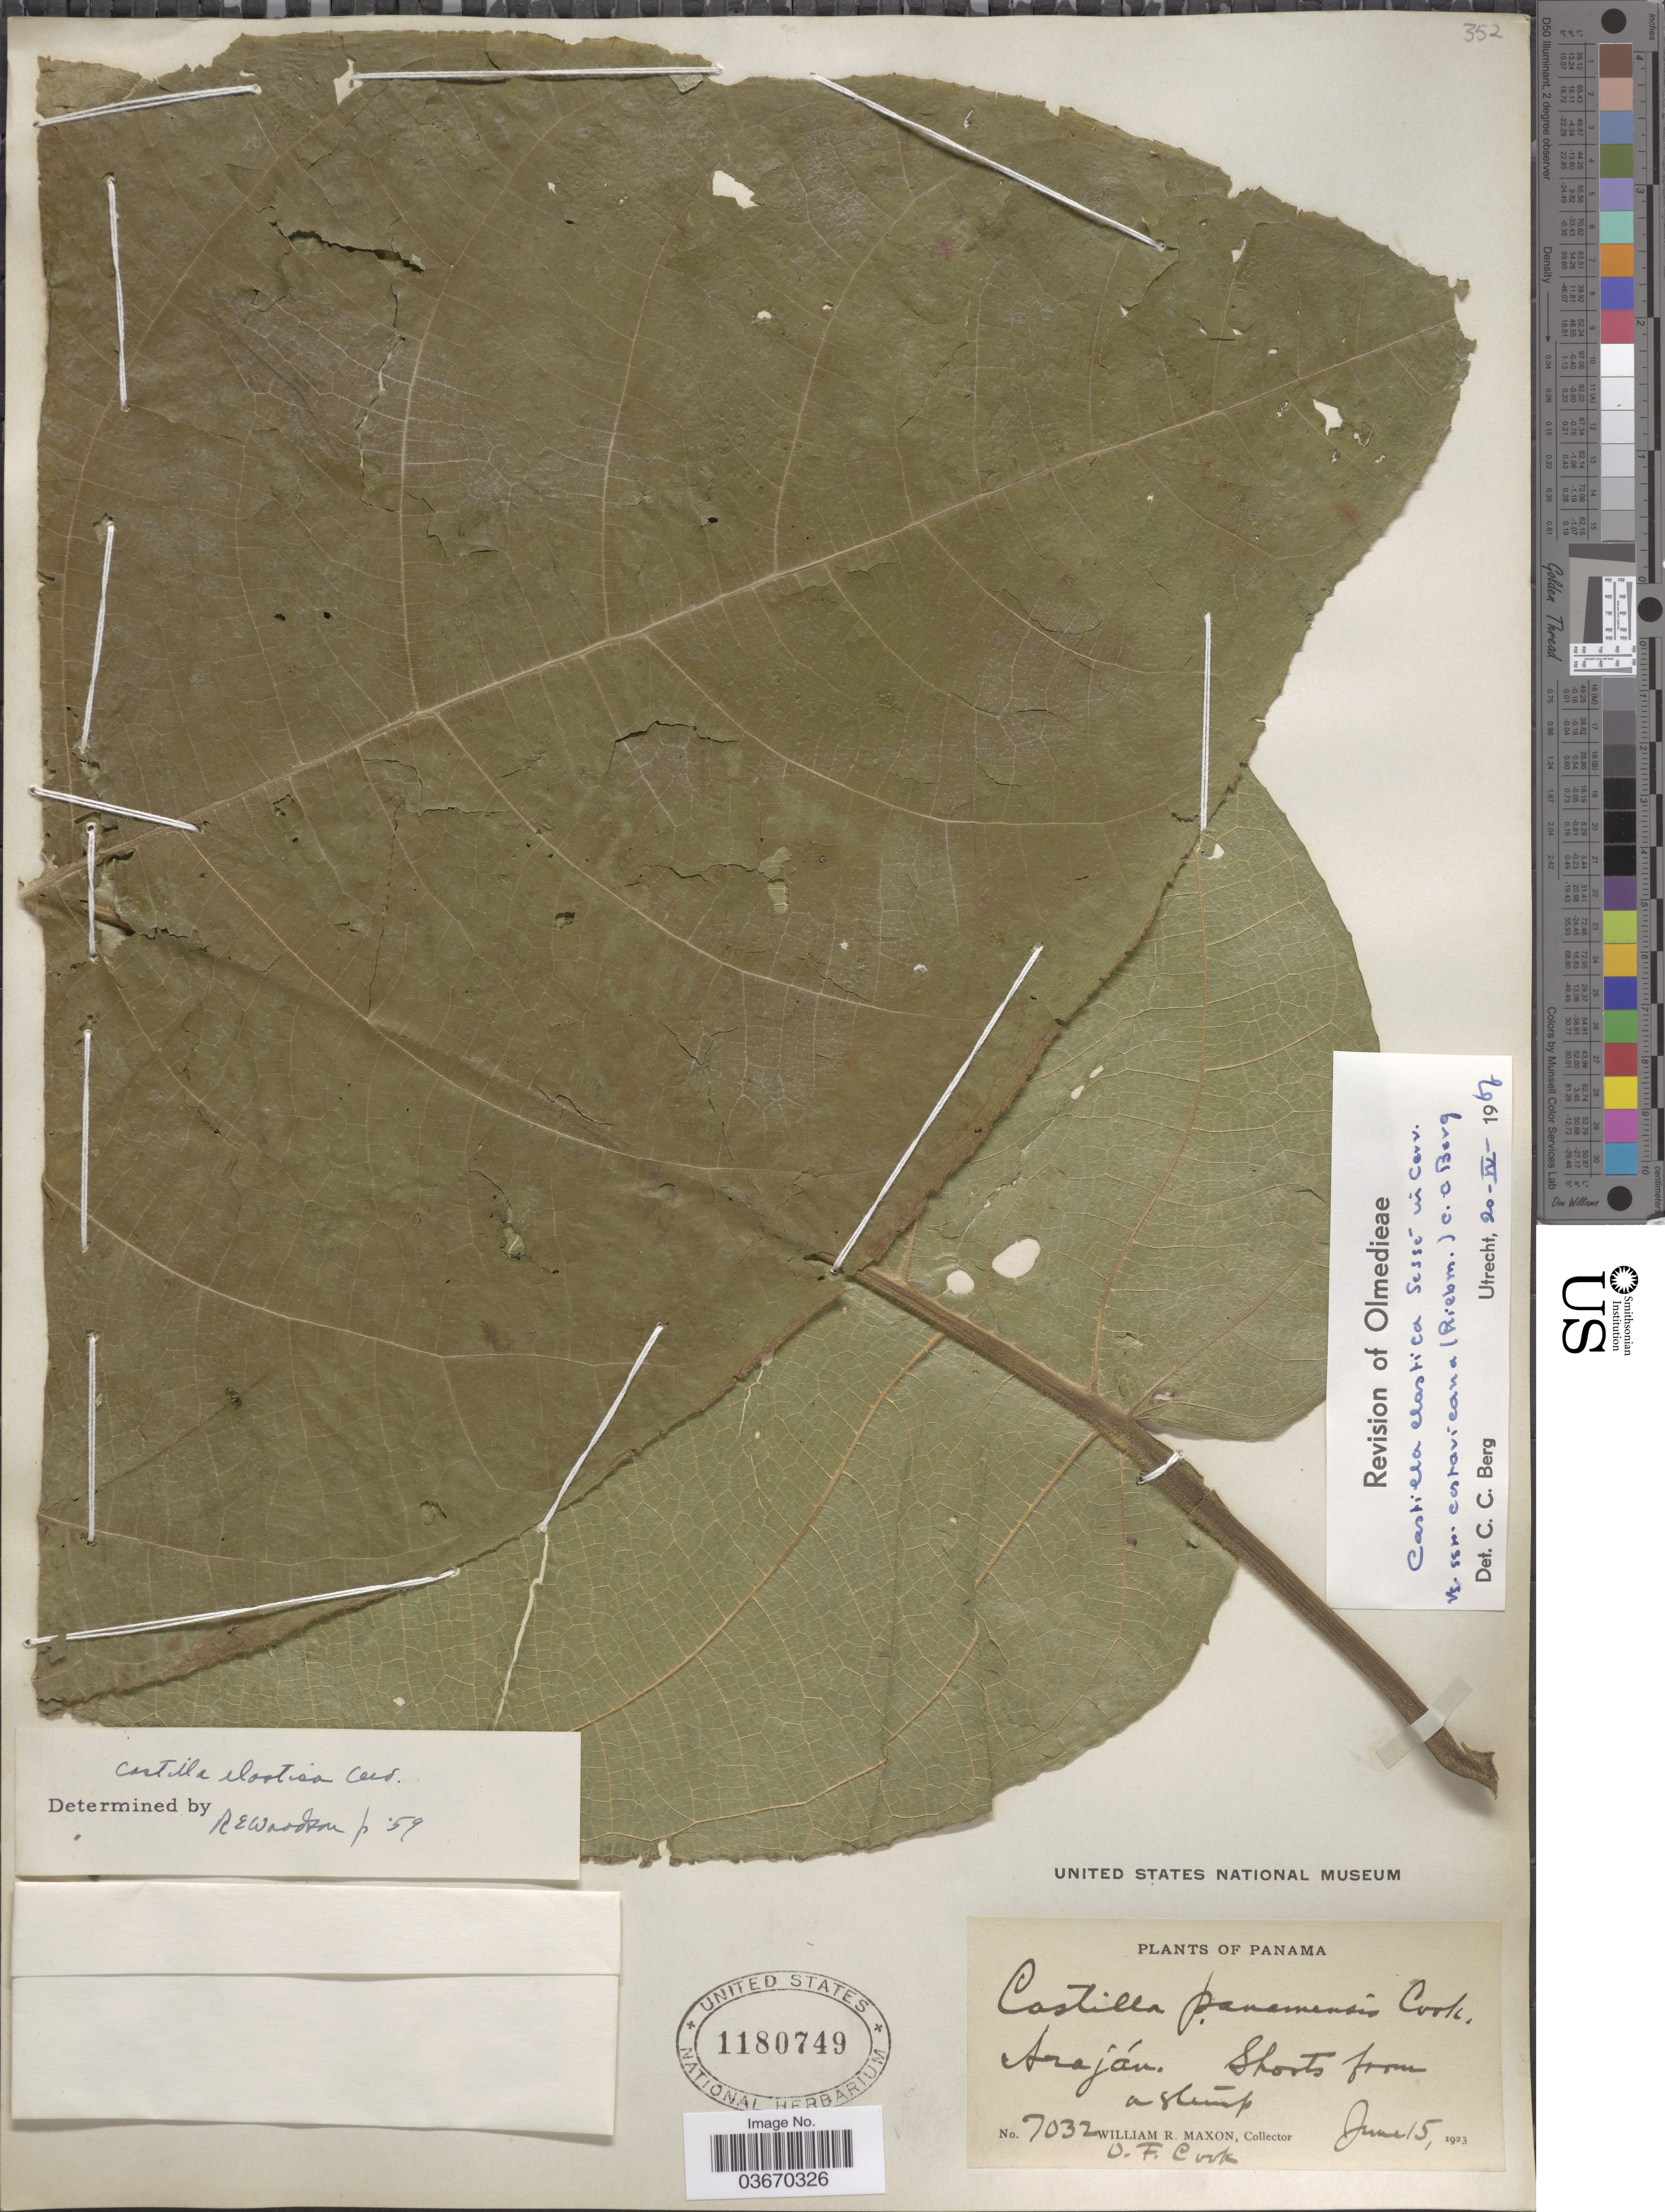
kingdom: Plantae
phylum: Tracheophyta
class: Magnoliopsida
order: Rosales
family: Moraceae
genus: Castilla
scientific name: Castilla elastica subsp. costaricana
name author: (Liebm.) C.C. Berg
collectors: W. R. Maxon & O. F. Cook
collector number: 7032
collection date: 1923-06-15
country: Panama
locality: Araján.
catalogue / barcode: US 1180749